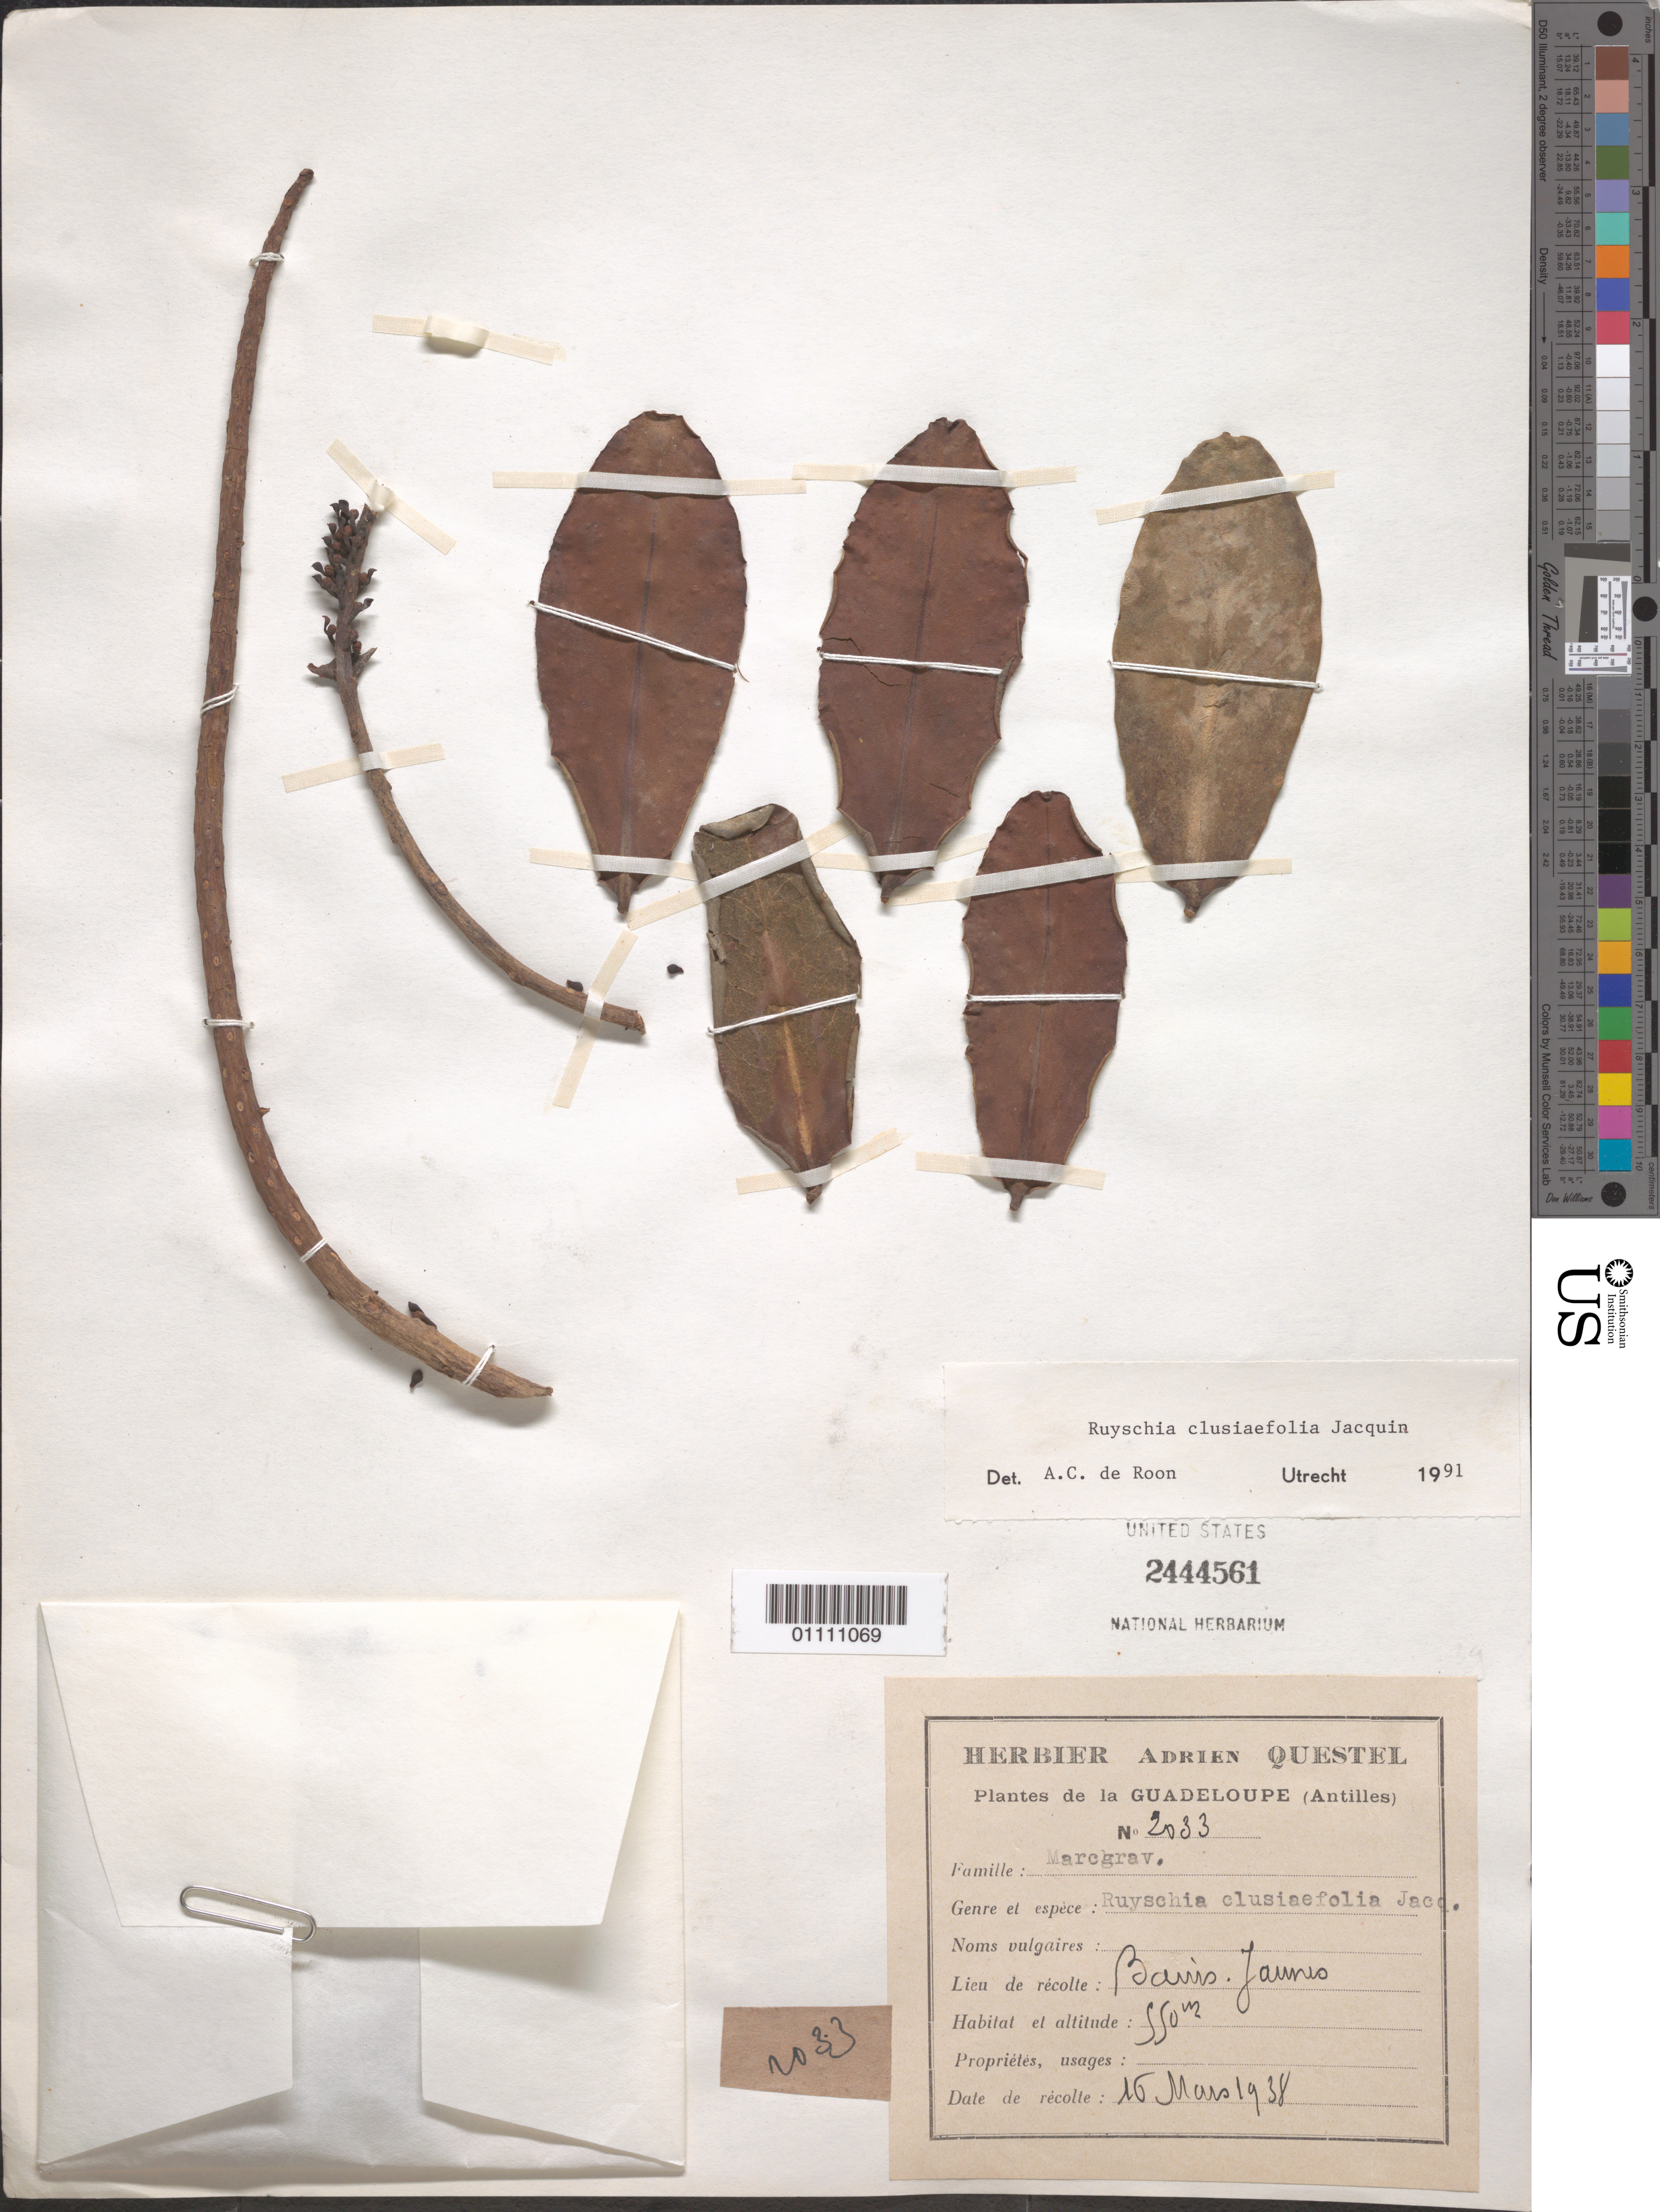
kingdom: Plantae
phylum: Tracheophyta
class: Magnoliopsida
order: Ericales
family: Marcgraviaceae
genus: Ruyschia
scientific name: Ruyschia clusiifolia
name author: Jacq.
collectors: A. Questel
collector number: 2033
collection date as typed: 16 Mar 1938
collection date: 1938-03-16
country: Guadeloupe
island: Basse Terre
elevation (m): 550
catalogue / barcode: US 2444561